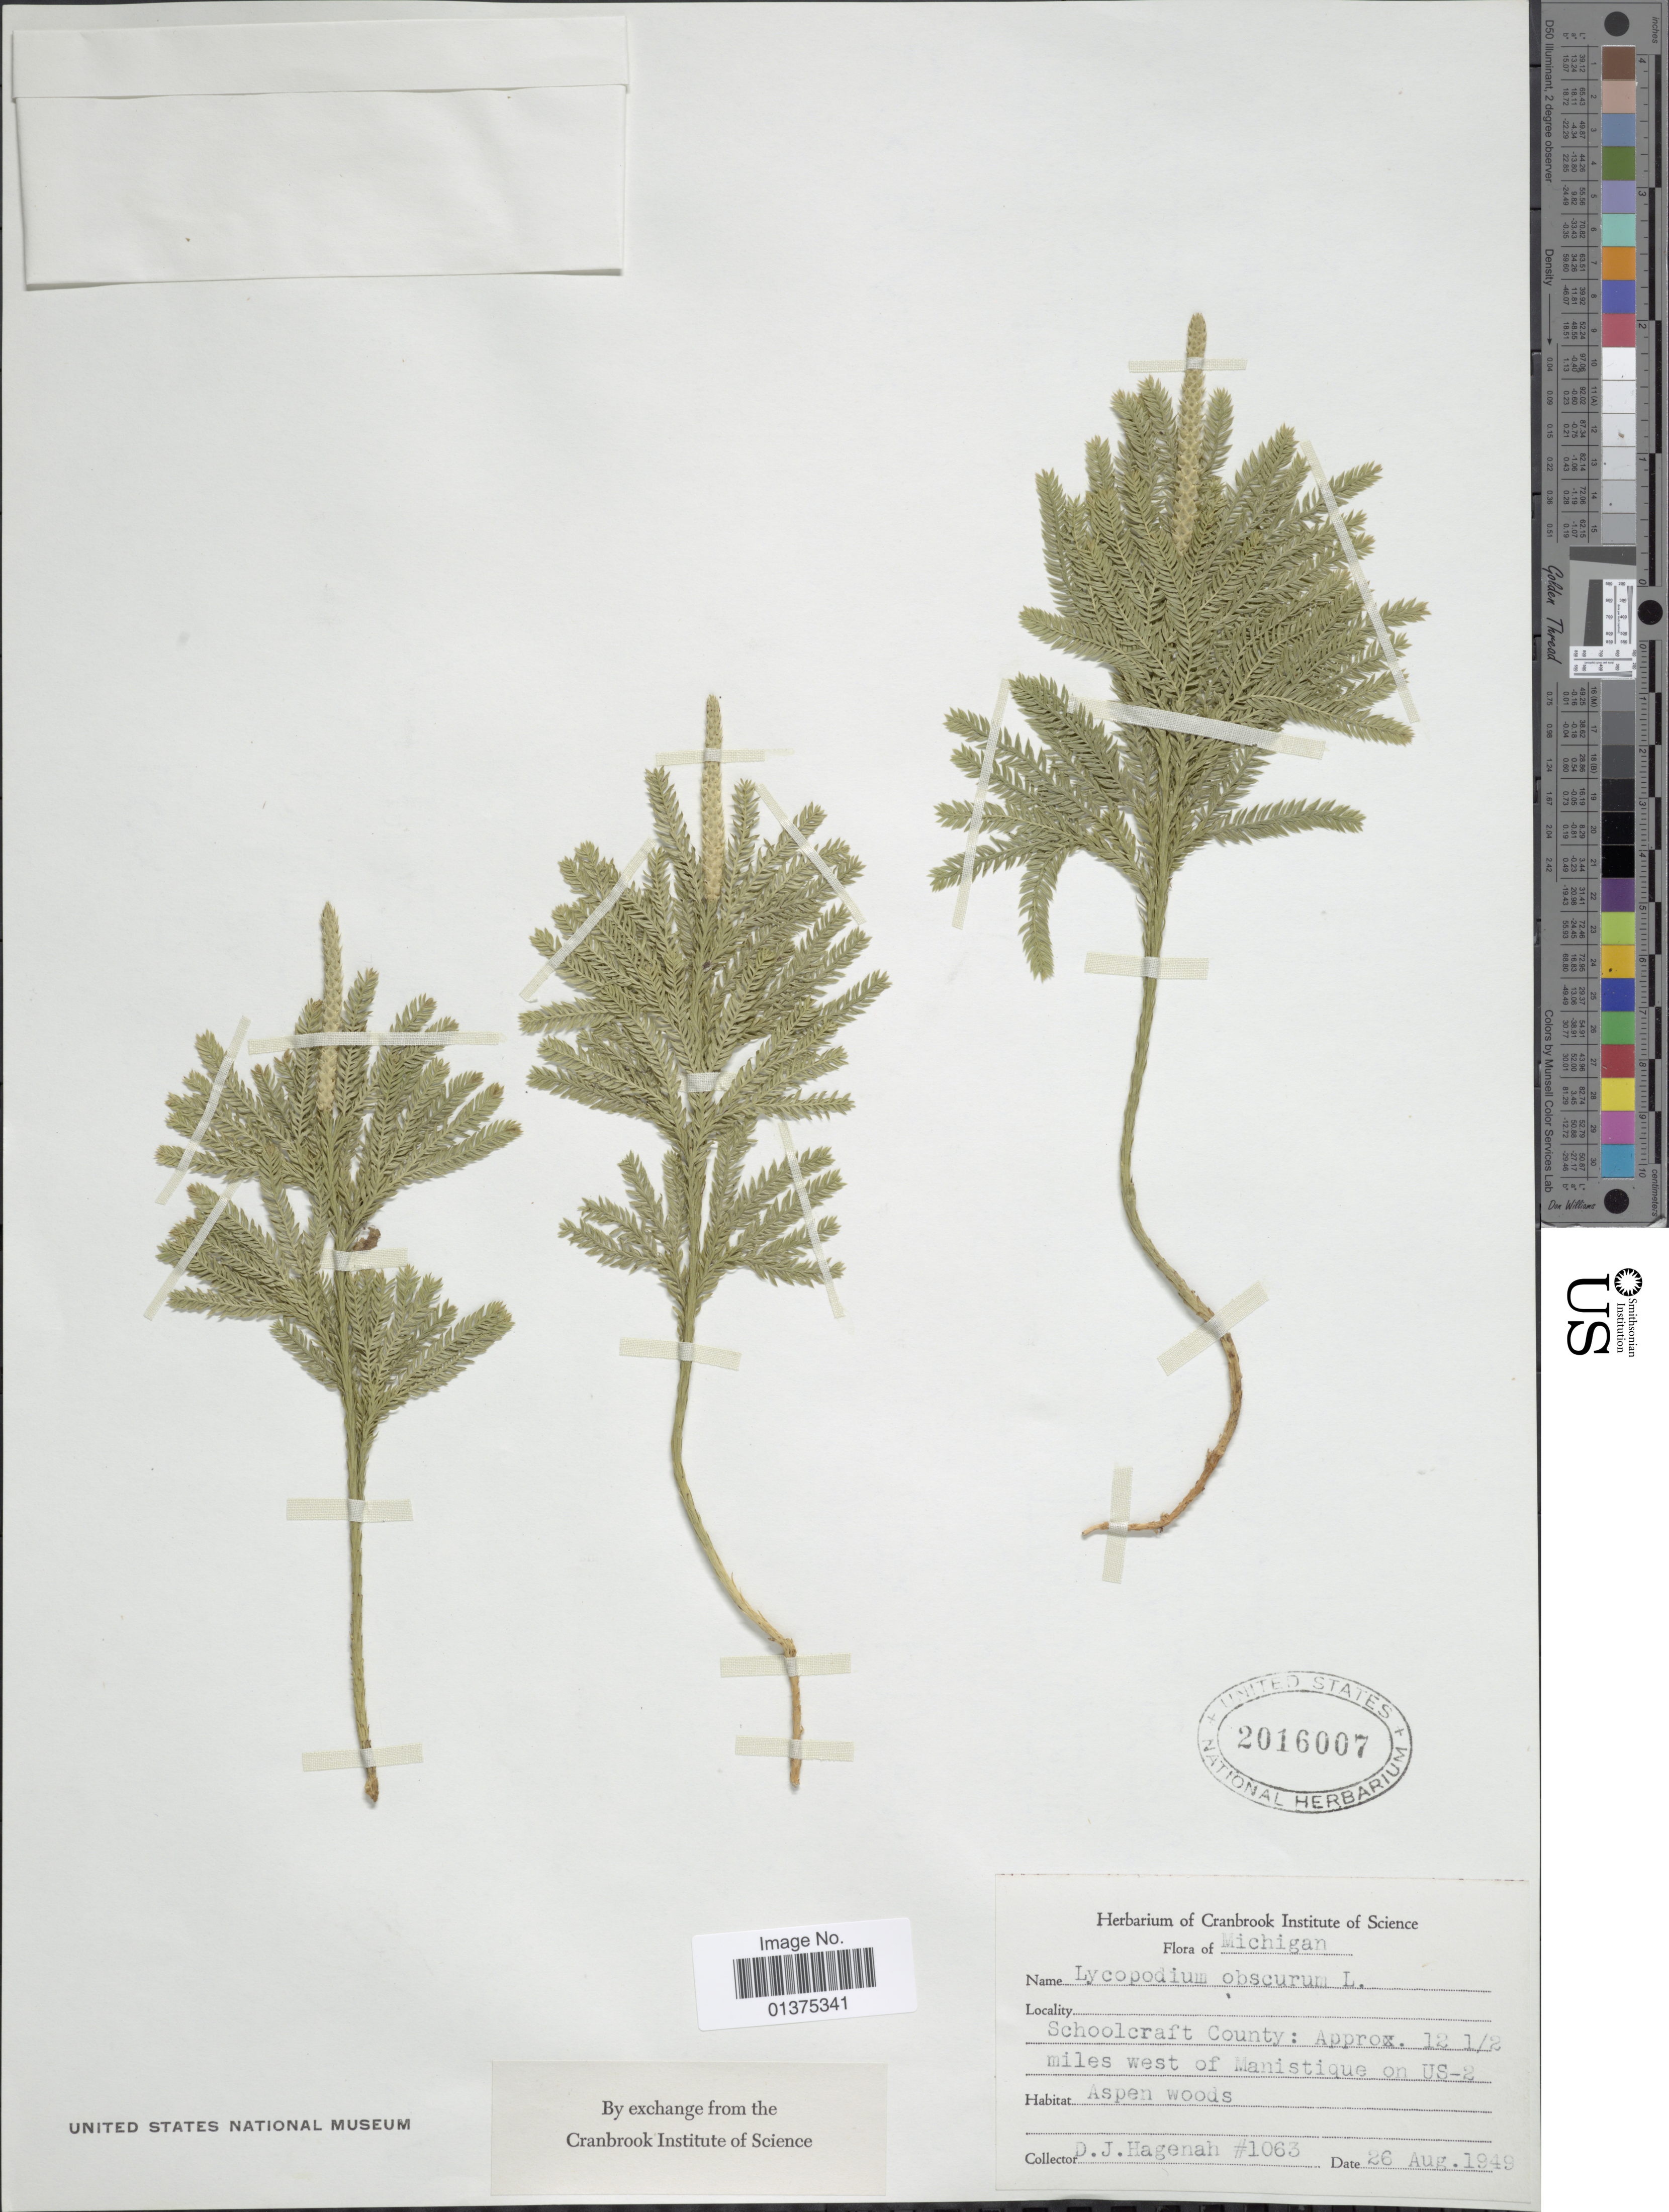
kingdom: Plantae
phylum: Tracheophyta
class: Lycopodiopsida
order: Lycopodiales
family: Lycopodiaceae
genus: Dendrolycopodium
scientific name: Dendrolycopodium obscurum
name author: (L.) A. Haines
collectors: D. Hagenah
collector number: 1063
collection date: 1949-08-26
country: United States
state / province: Michigan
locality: Schoolcraft County: Approx 12½ miles west of Manistique on US-2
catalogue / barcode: US 2016007